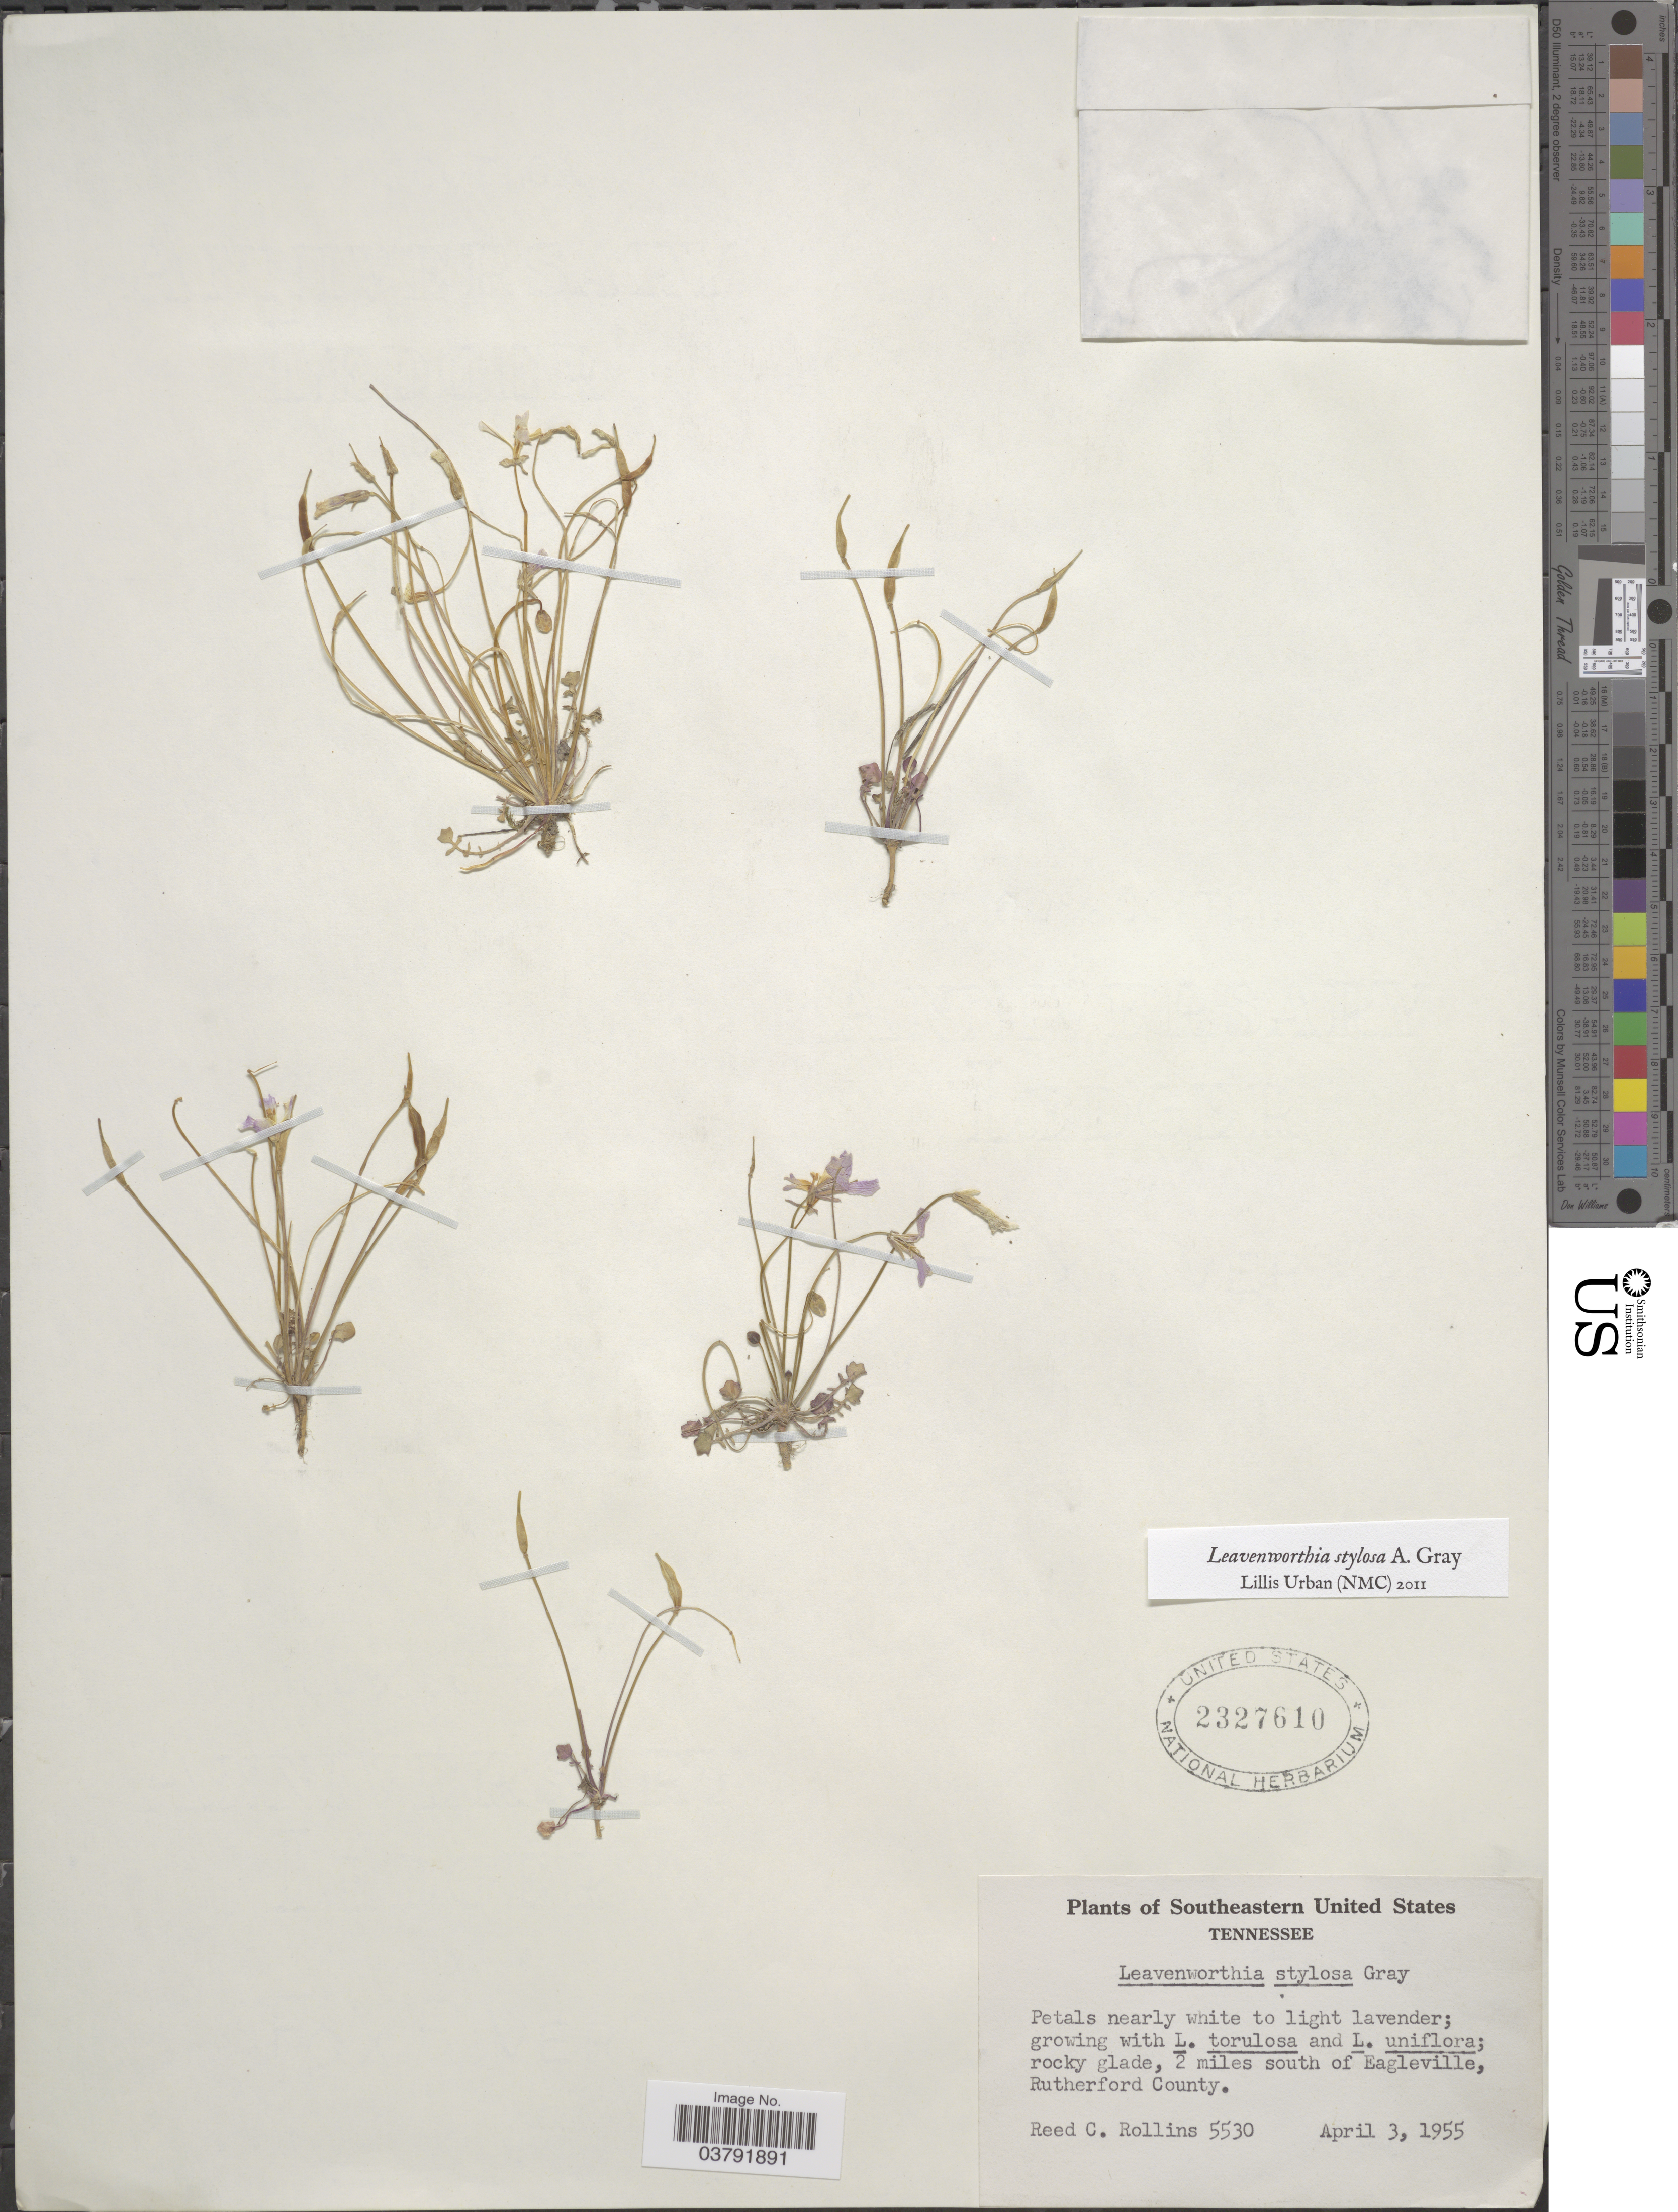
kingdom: Plantae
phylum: Tracheophyta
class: Magnoliopsida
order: Brassicales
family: Brassicaceae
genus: Leavenworthia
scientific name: Leavenworthia stylosa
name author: A. Gray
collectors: R. C. Rollins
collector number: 5530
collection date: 1955-04-03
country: United States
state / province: Tennessee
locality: Southeastern United States. 2 miles south of Eagleville, Rutherford County.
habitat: rocky glade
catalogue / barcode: US 2327610